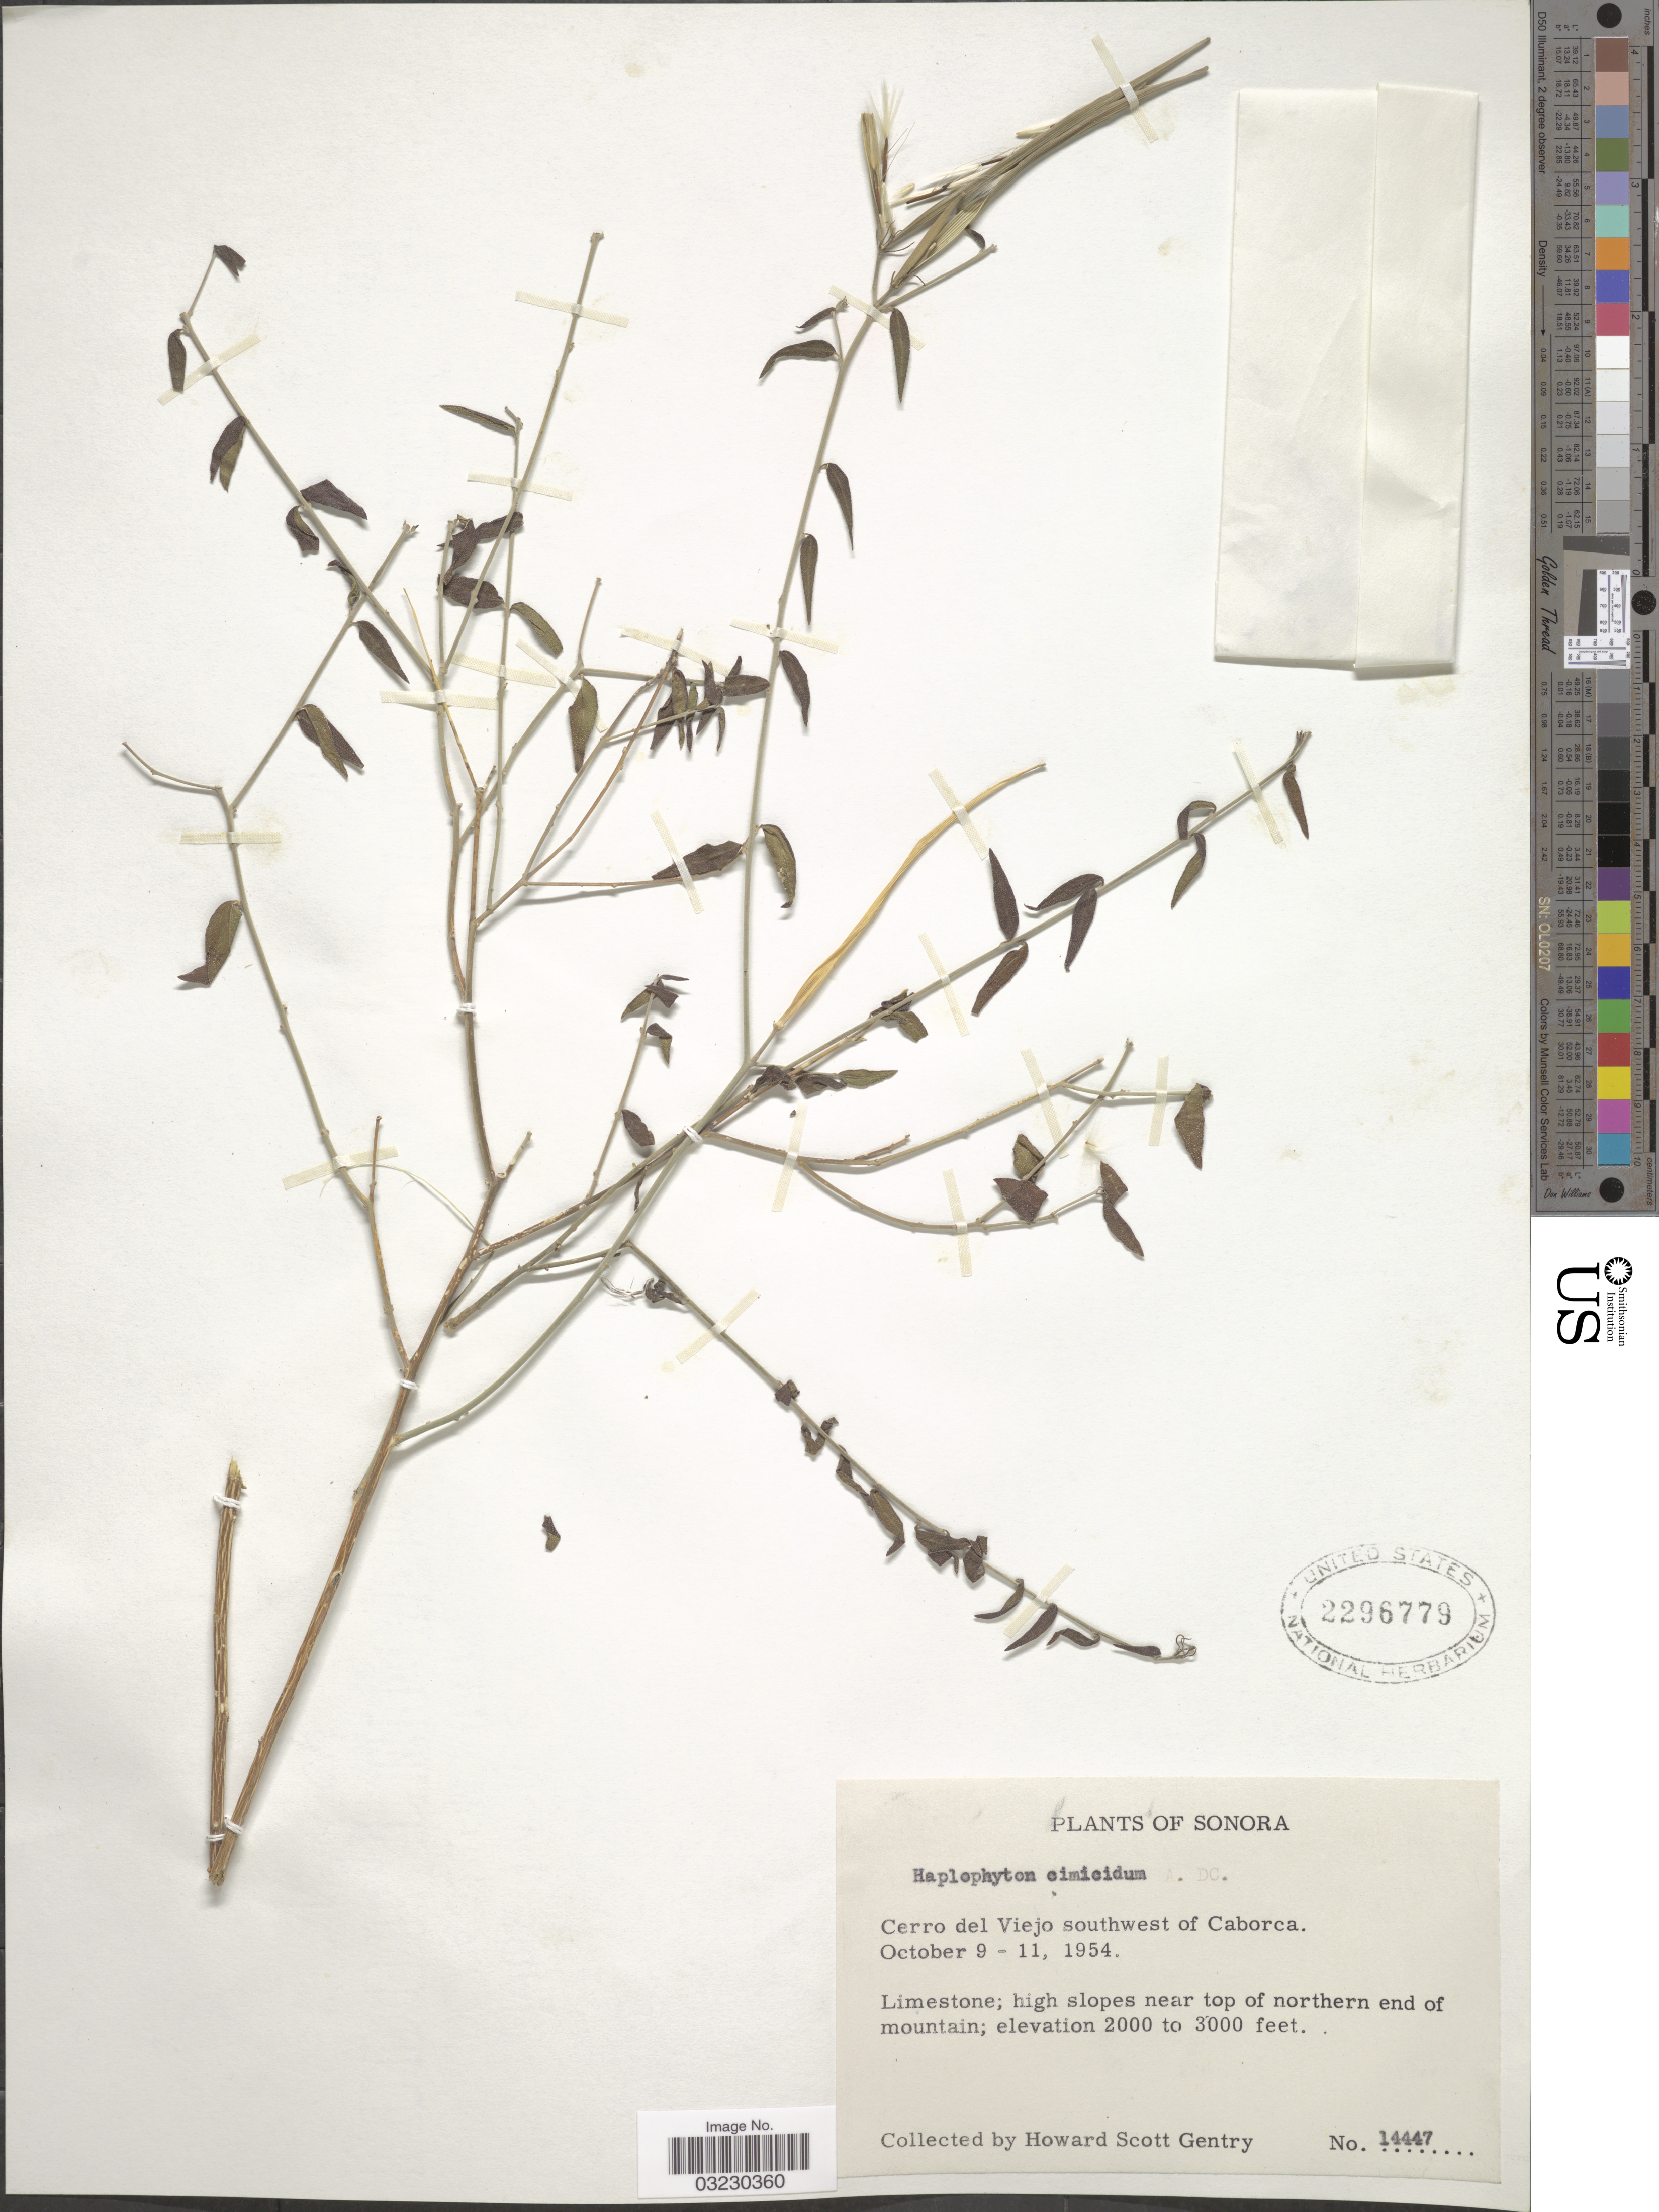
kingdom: Plantae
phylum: Tracheophyta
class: Magnoliopsida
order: Gentianales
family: Apocynaceae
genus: Haplophyton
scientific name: Haplophyton cimicidum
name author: A. DC.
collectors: H. S. Gentry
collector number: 14447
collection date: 1954-10-09/1954-10-11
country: Mexico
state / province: Sonora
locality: Cerro del Viejo southwest of Caborca.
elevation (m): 610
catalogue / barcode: US 2296779